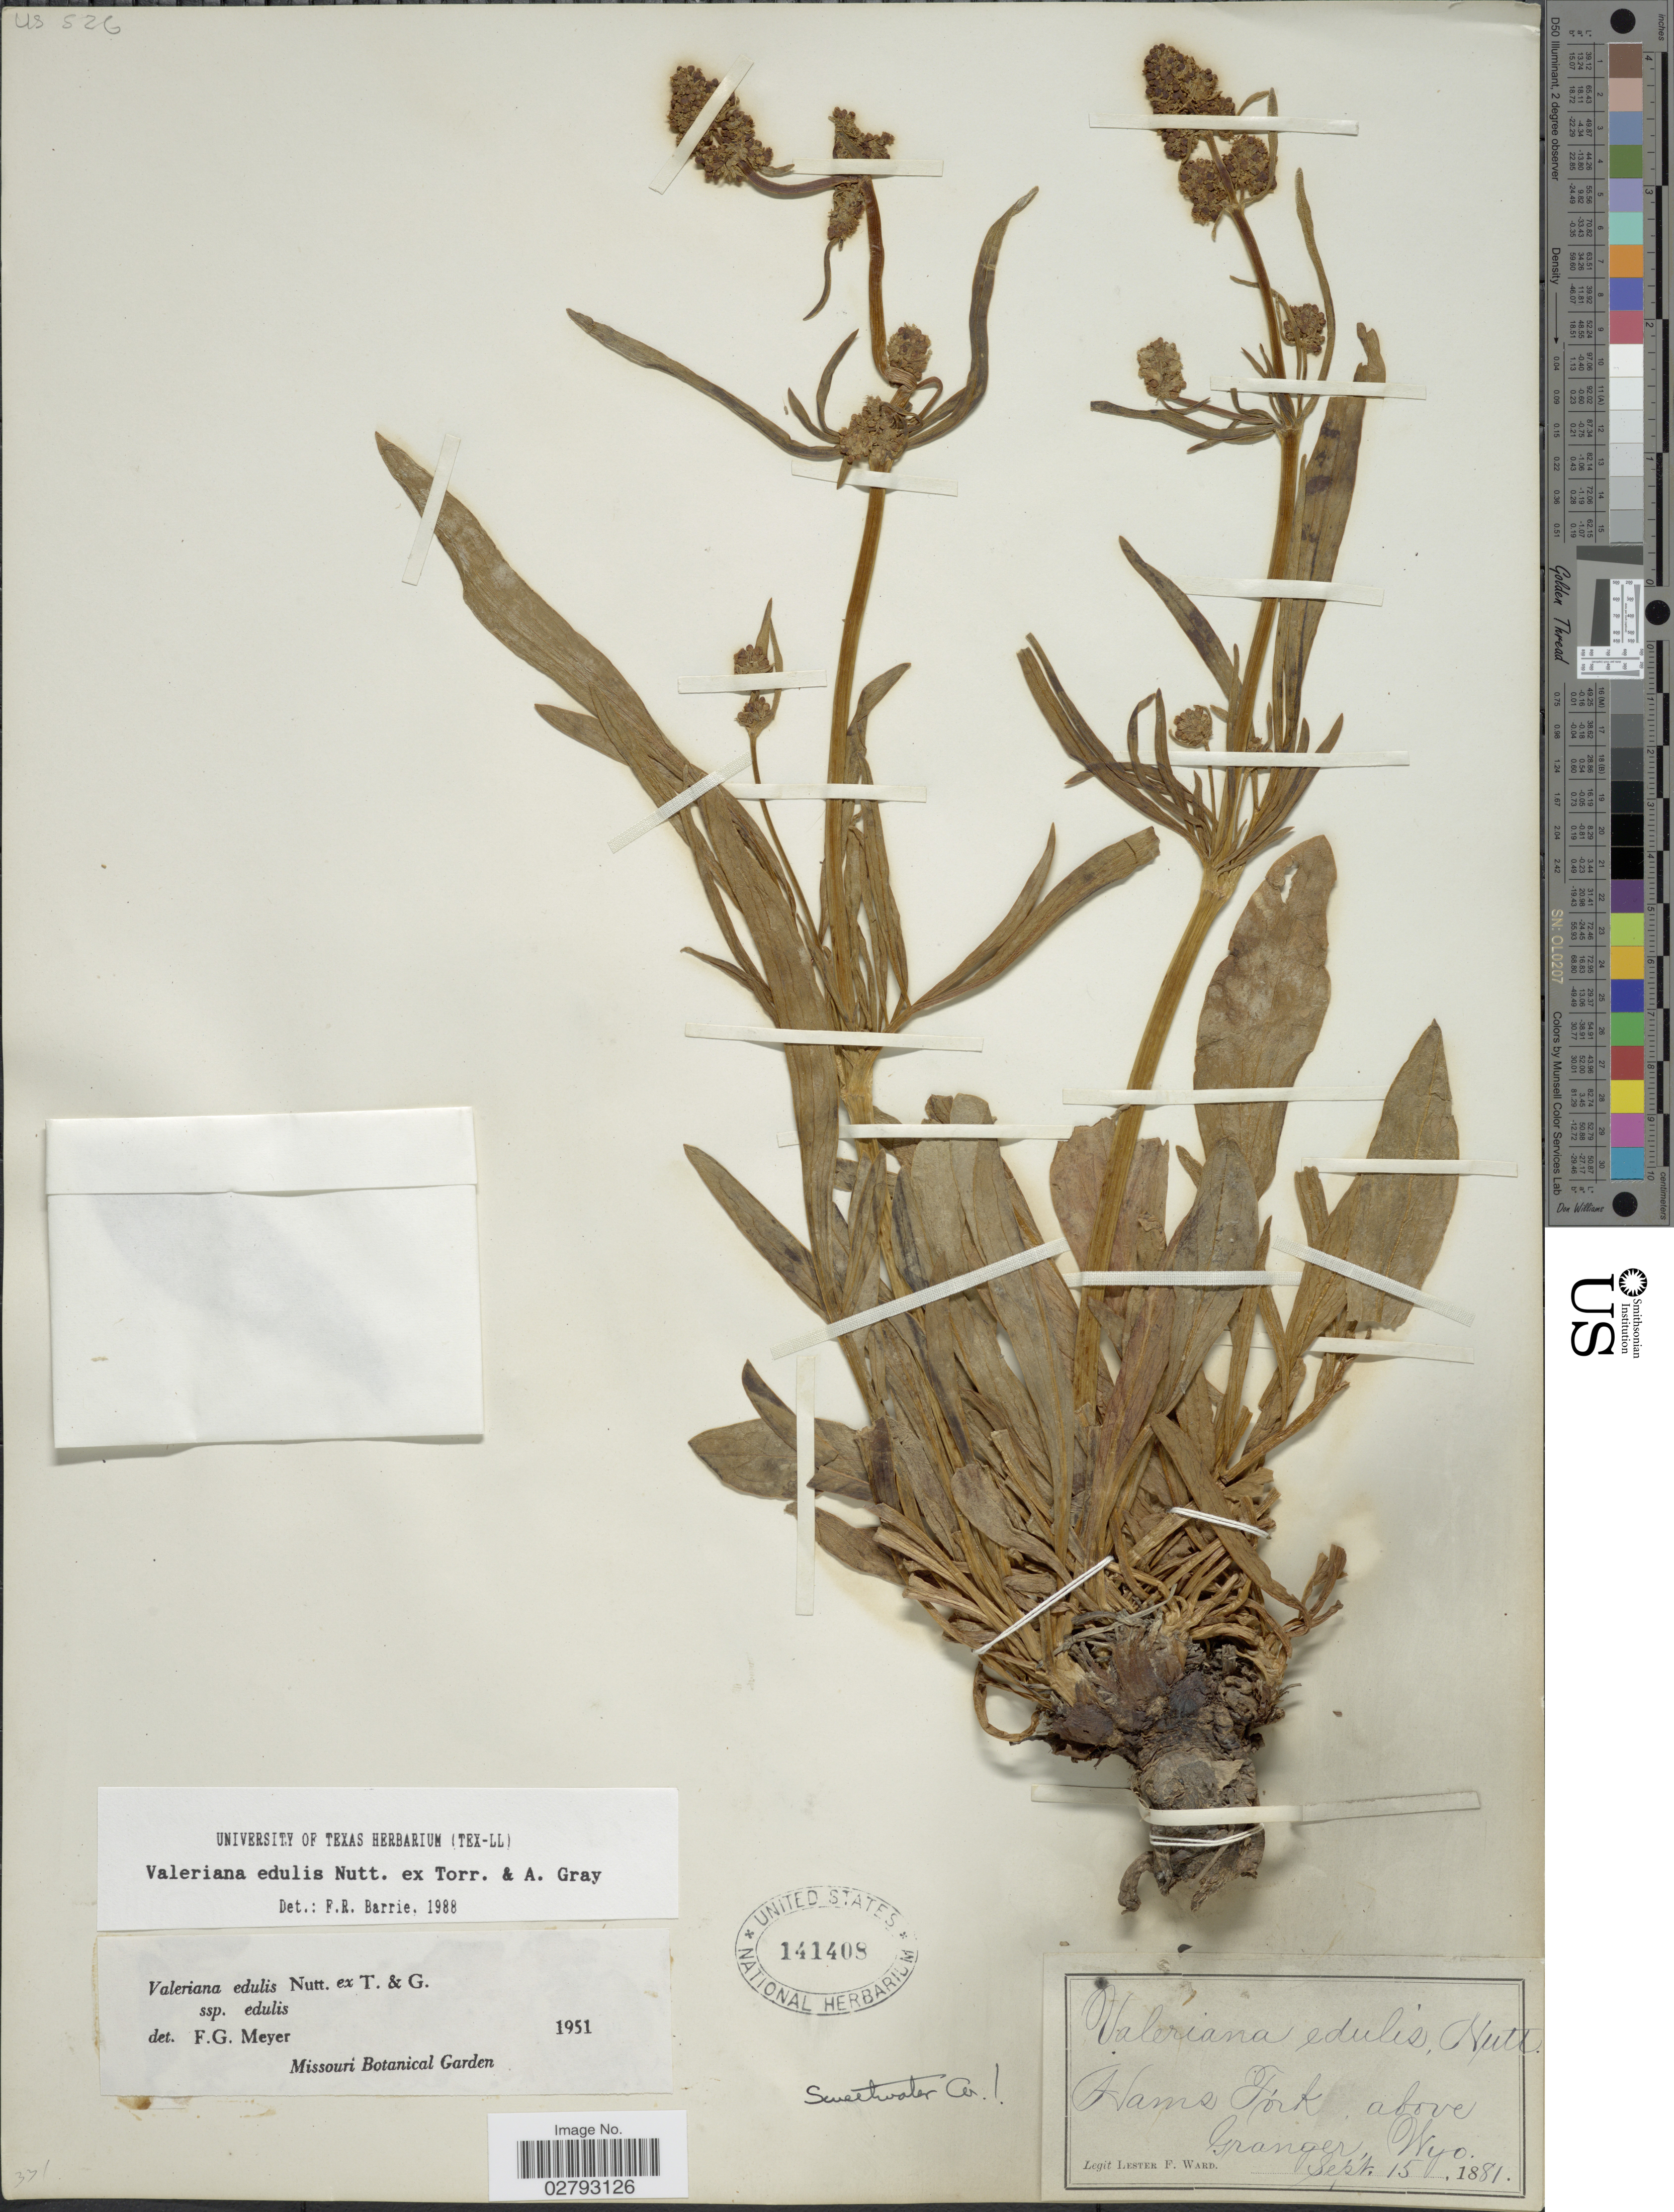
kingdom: Plantae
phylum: Tracheophyta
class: Magnoliopsida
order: Dipsacales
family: Caprifoliaceae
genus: Valeriana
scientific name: Valeriana edulis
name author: Nutt.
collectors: L. F. Ward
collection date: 1881-09-15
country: United States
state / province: Wyoming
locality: Hams Fork above Granger. Sweetwater Co.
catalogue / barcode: US 141408